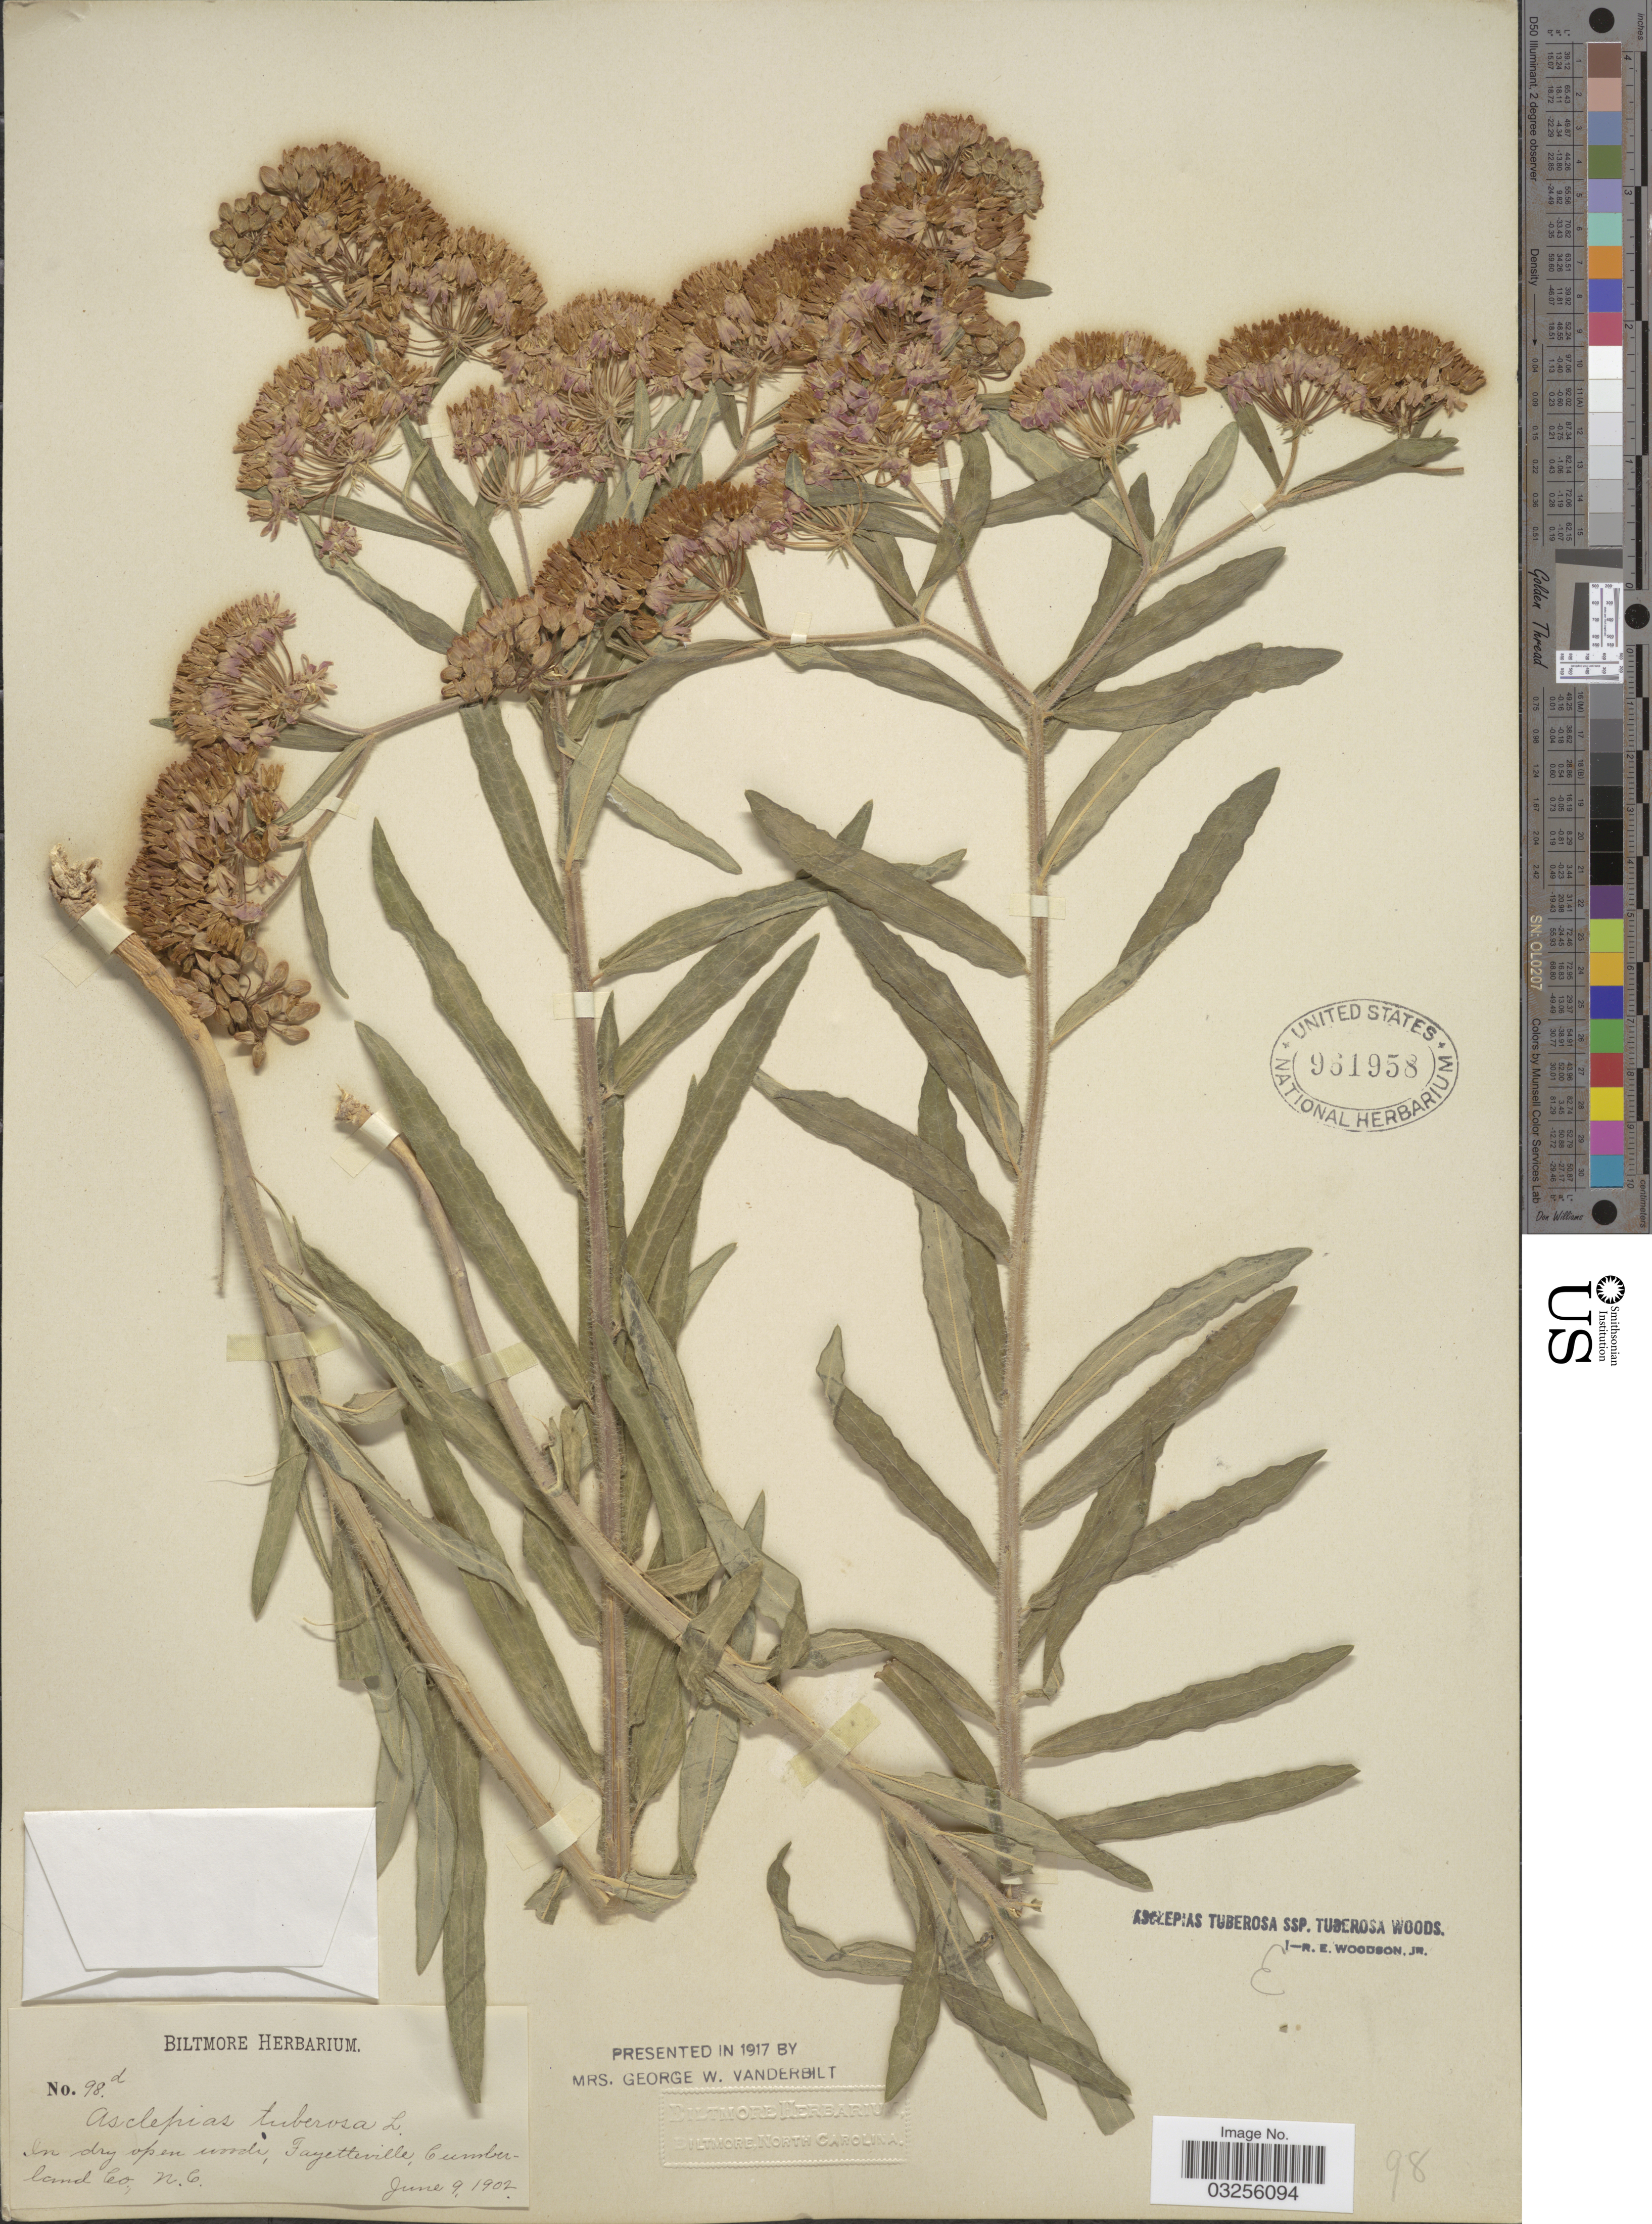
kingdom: Plantae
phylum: Tracheophyta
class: Magnoliopsida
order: Gentianales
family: Apocynaceae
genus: Asclepias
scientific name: Asclepias tuberosa subsp. tuberosa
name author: L.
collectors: ex herb. Biltmore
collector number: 98d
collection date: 1902-06-09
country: United States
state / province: North Carolina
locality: Fayetteville, Cumberland Co., N. C.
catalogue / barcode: US 961958